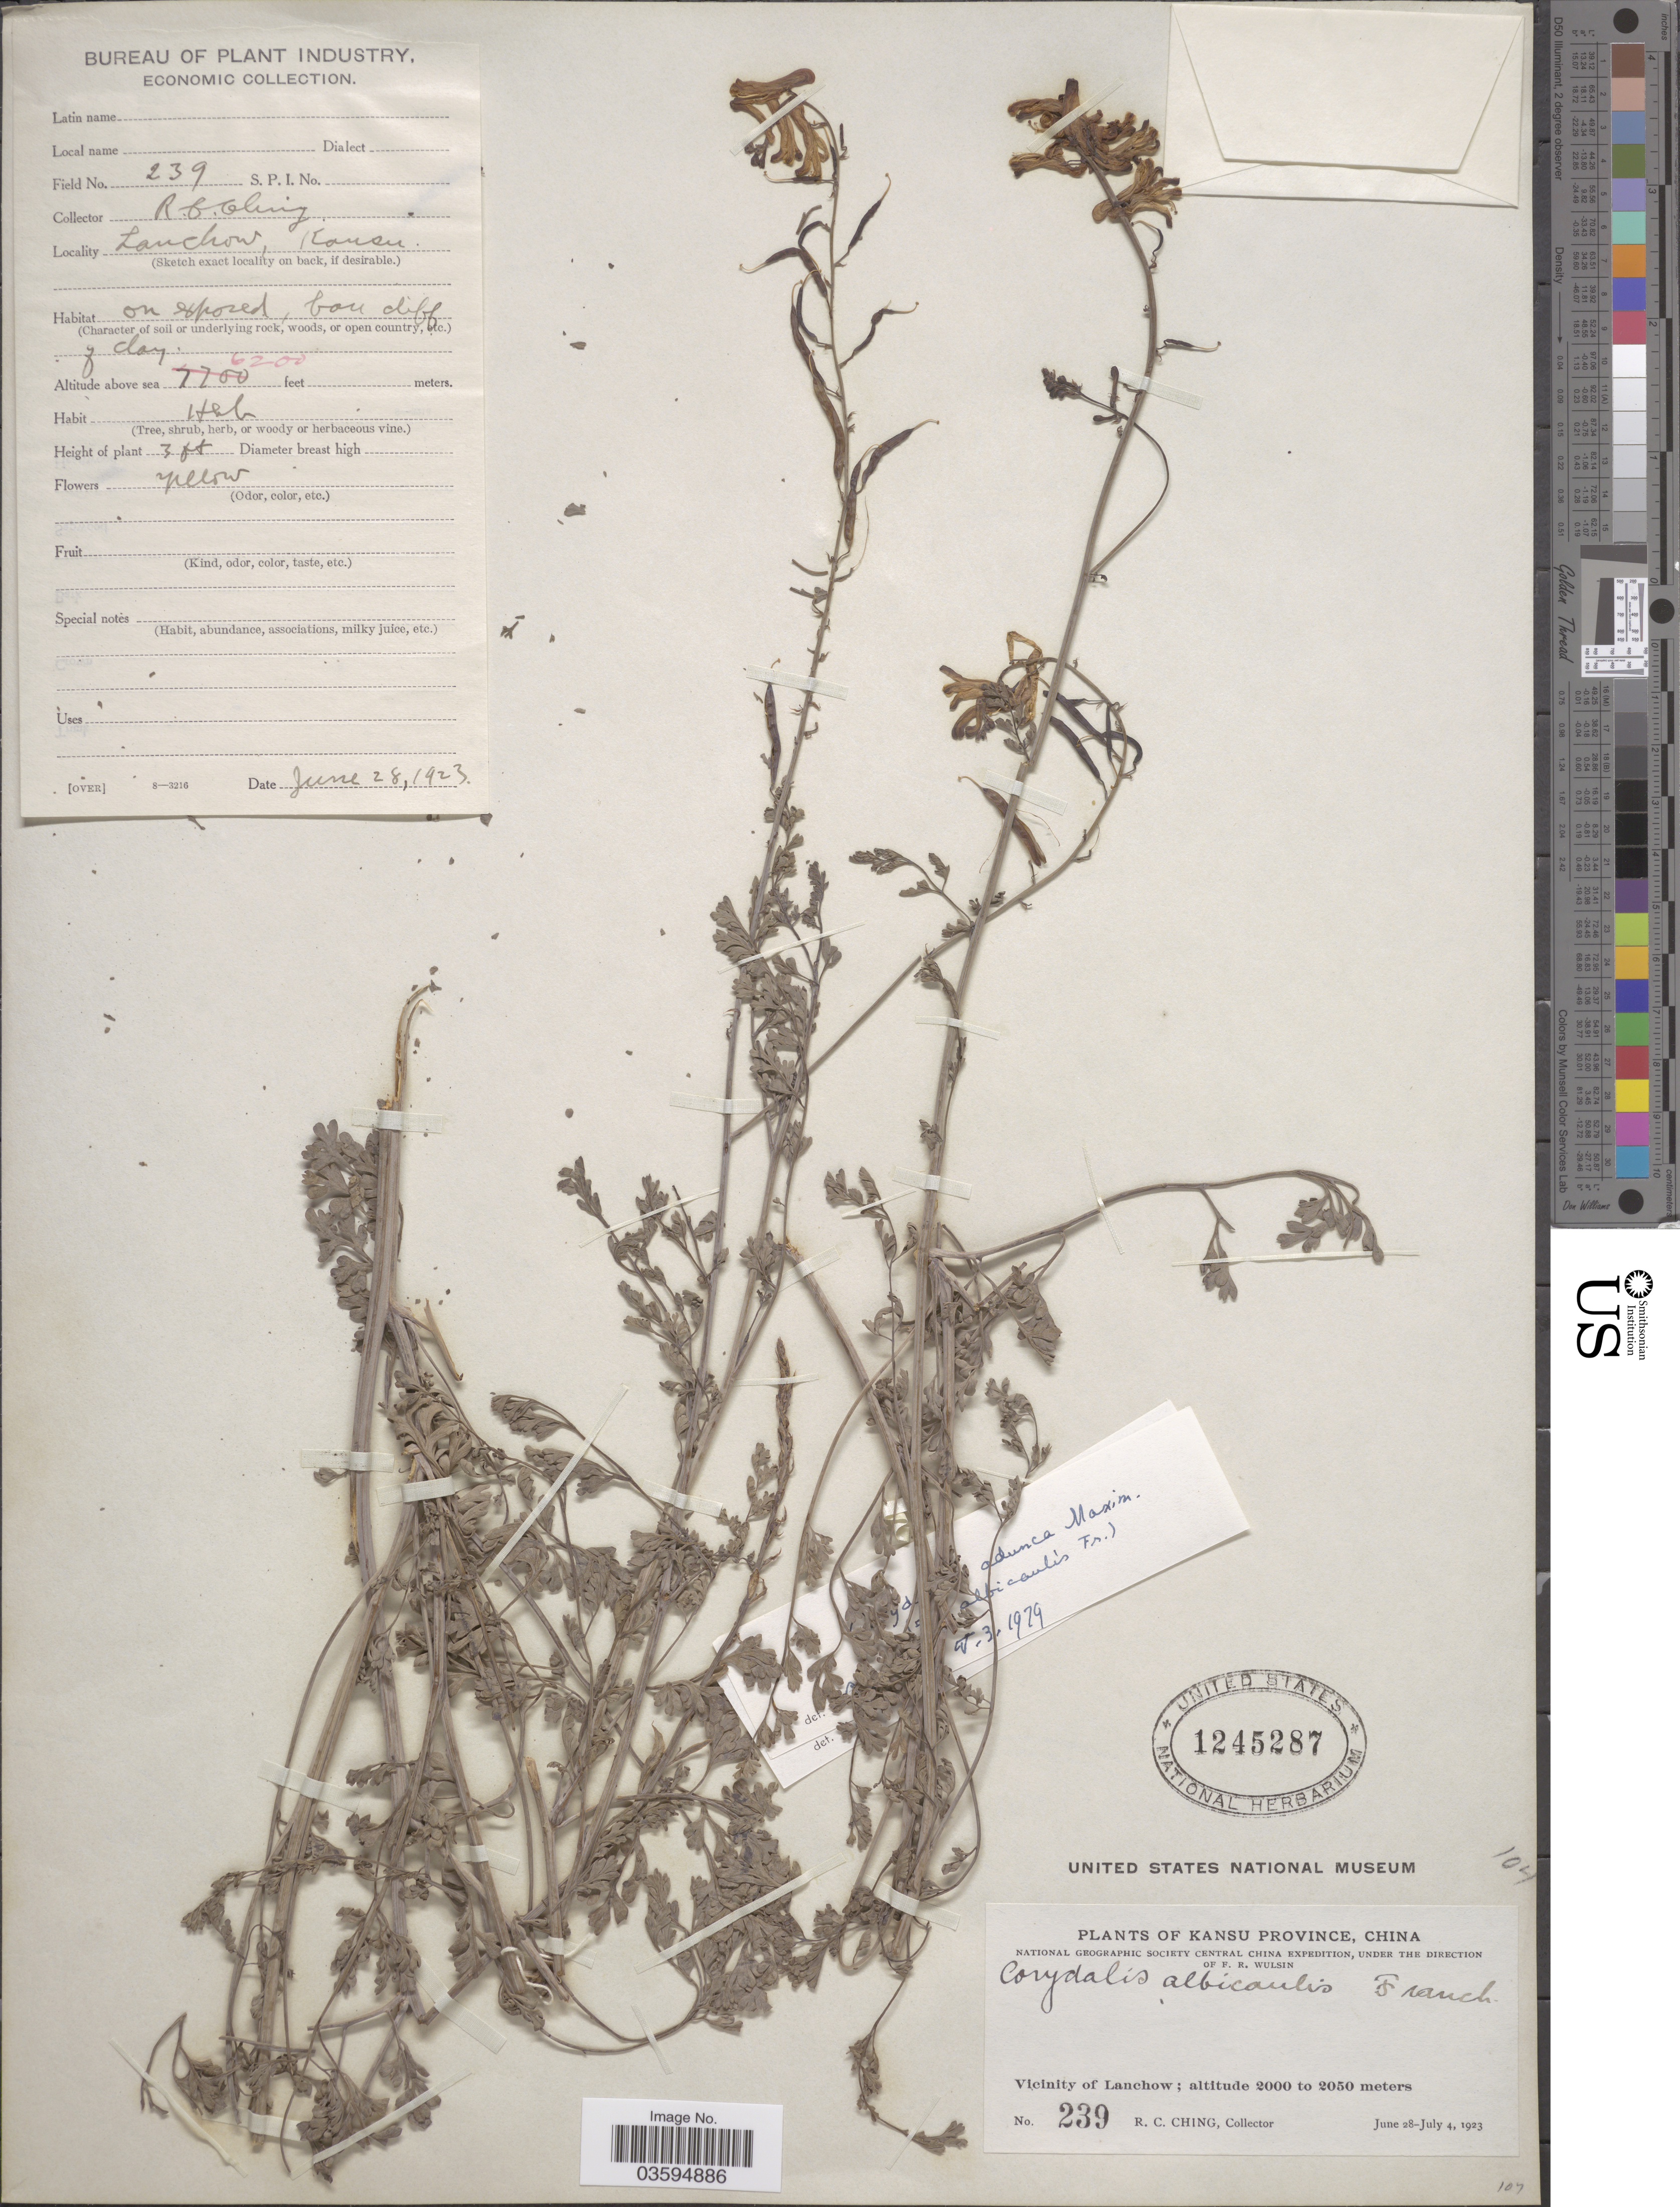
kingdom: Plantae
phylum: Tracheophyta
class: Magnoliopsida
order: Ranunculales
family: Papaveraceae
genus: Corydalis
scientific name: Corydalis albicaulis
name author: Franch.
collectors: R. C. Ching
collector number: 239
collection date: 1923-06-28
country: China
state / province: Gansu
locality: Kansu Province. Vicinity of Lanchow.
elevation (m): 1890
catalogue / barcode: US 1245287